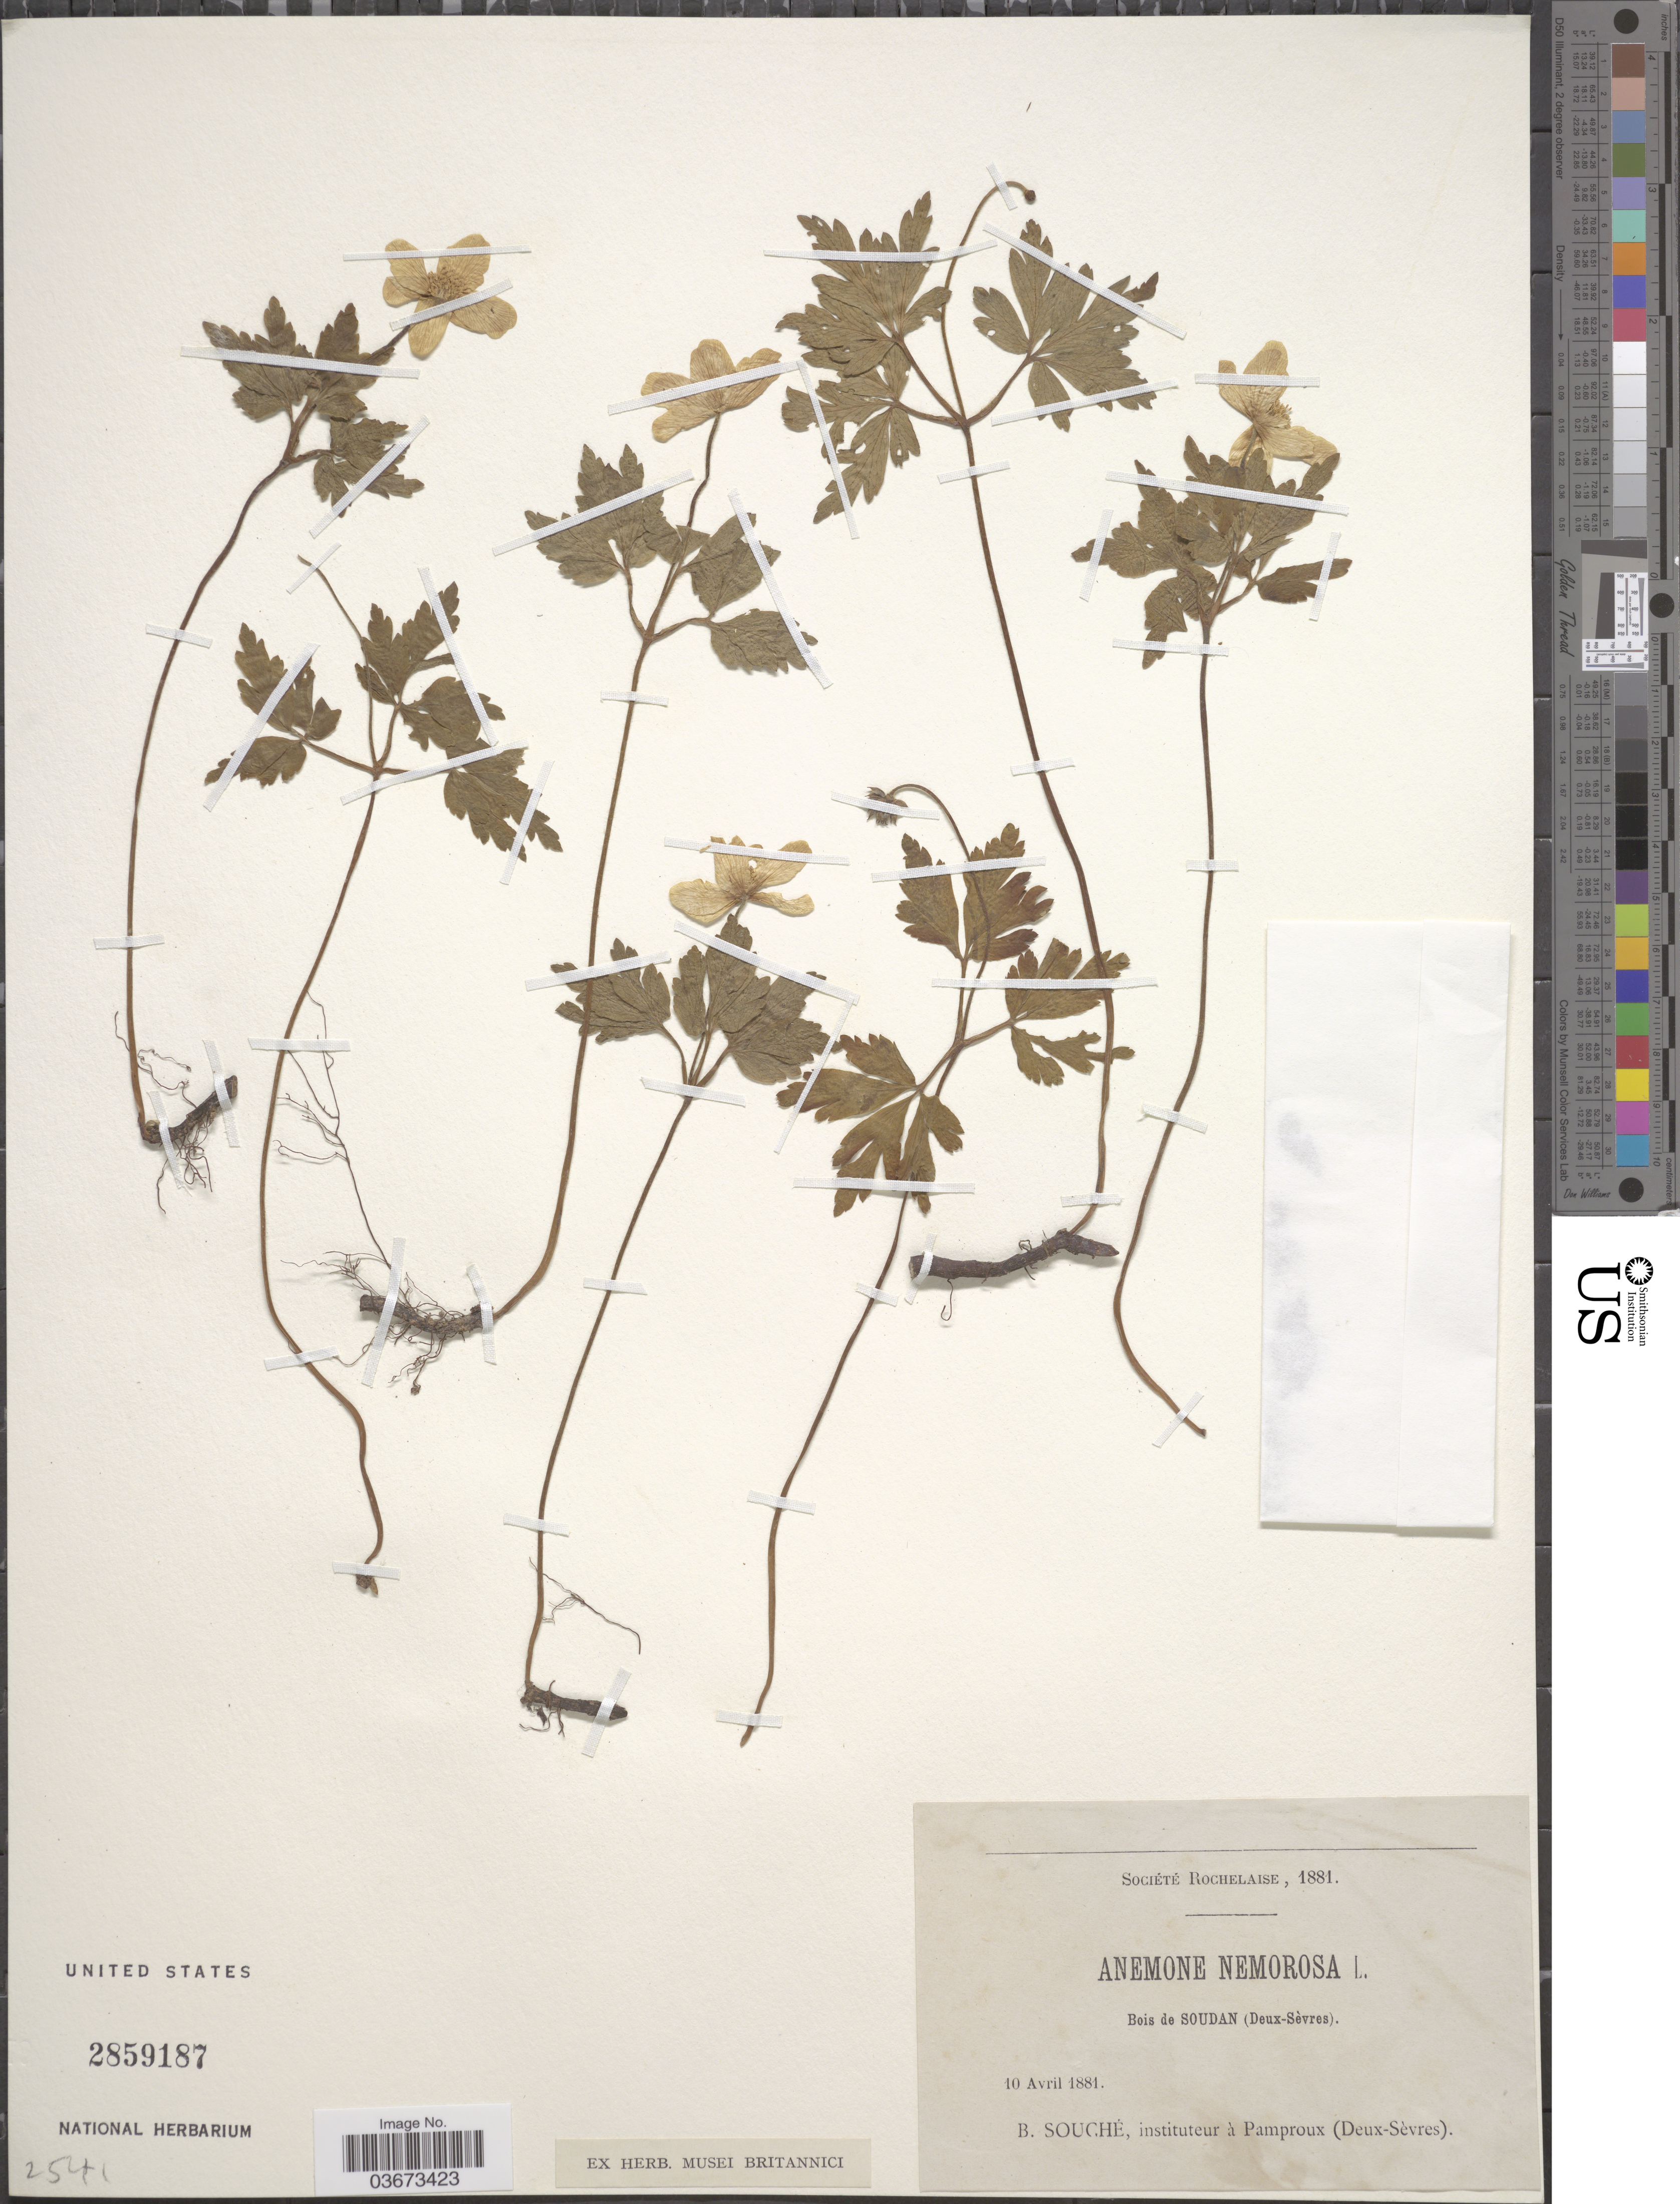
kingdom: Plantae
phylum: Tracheophyta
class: Magnoliopsida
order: Ranunculales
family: Ranunculaceae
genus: Anemone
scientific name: Anemone nemorosa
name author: L.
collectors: B. Souché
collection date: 1881-04-10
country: Sudan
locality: Bois de Soudan (Deux-Sèvres).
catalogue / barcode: US 2859187